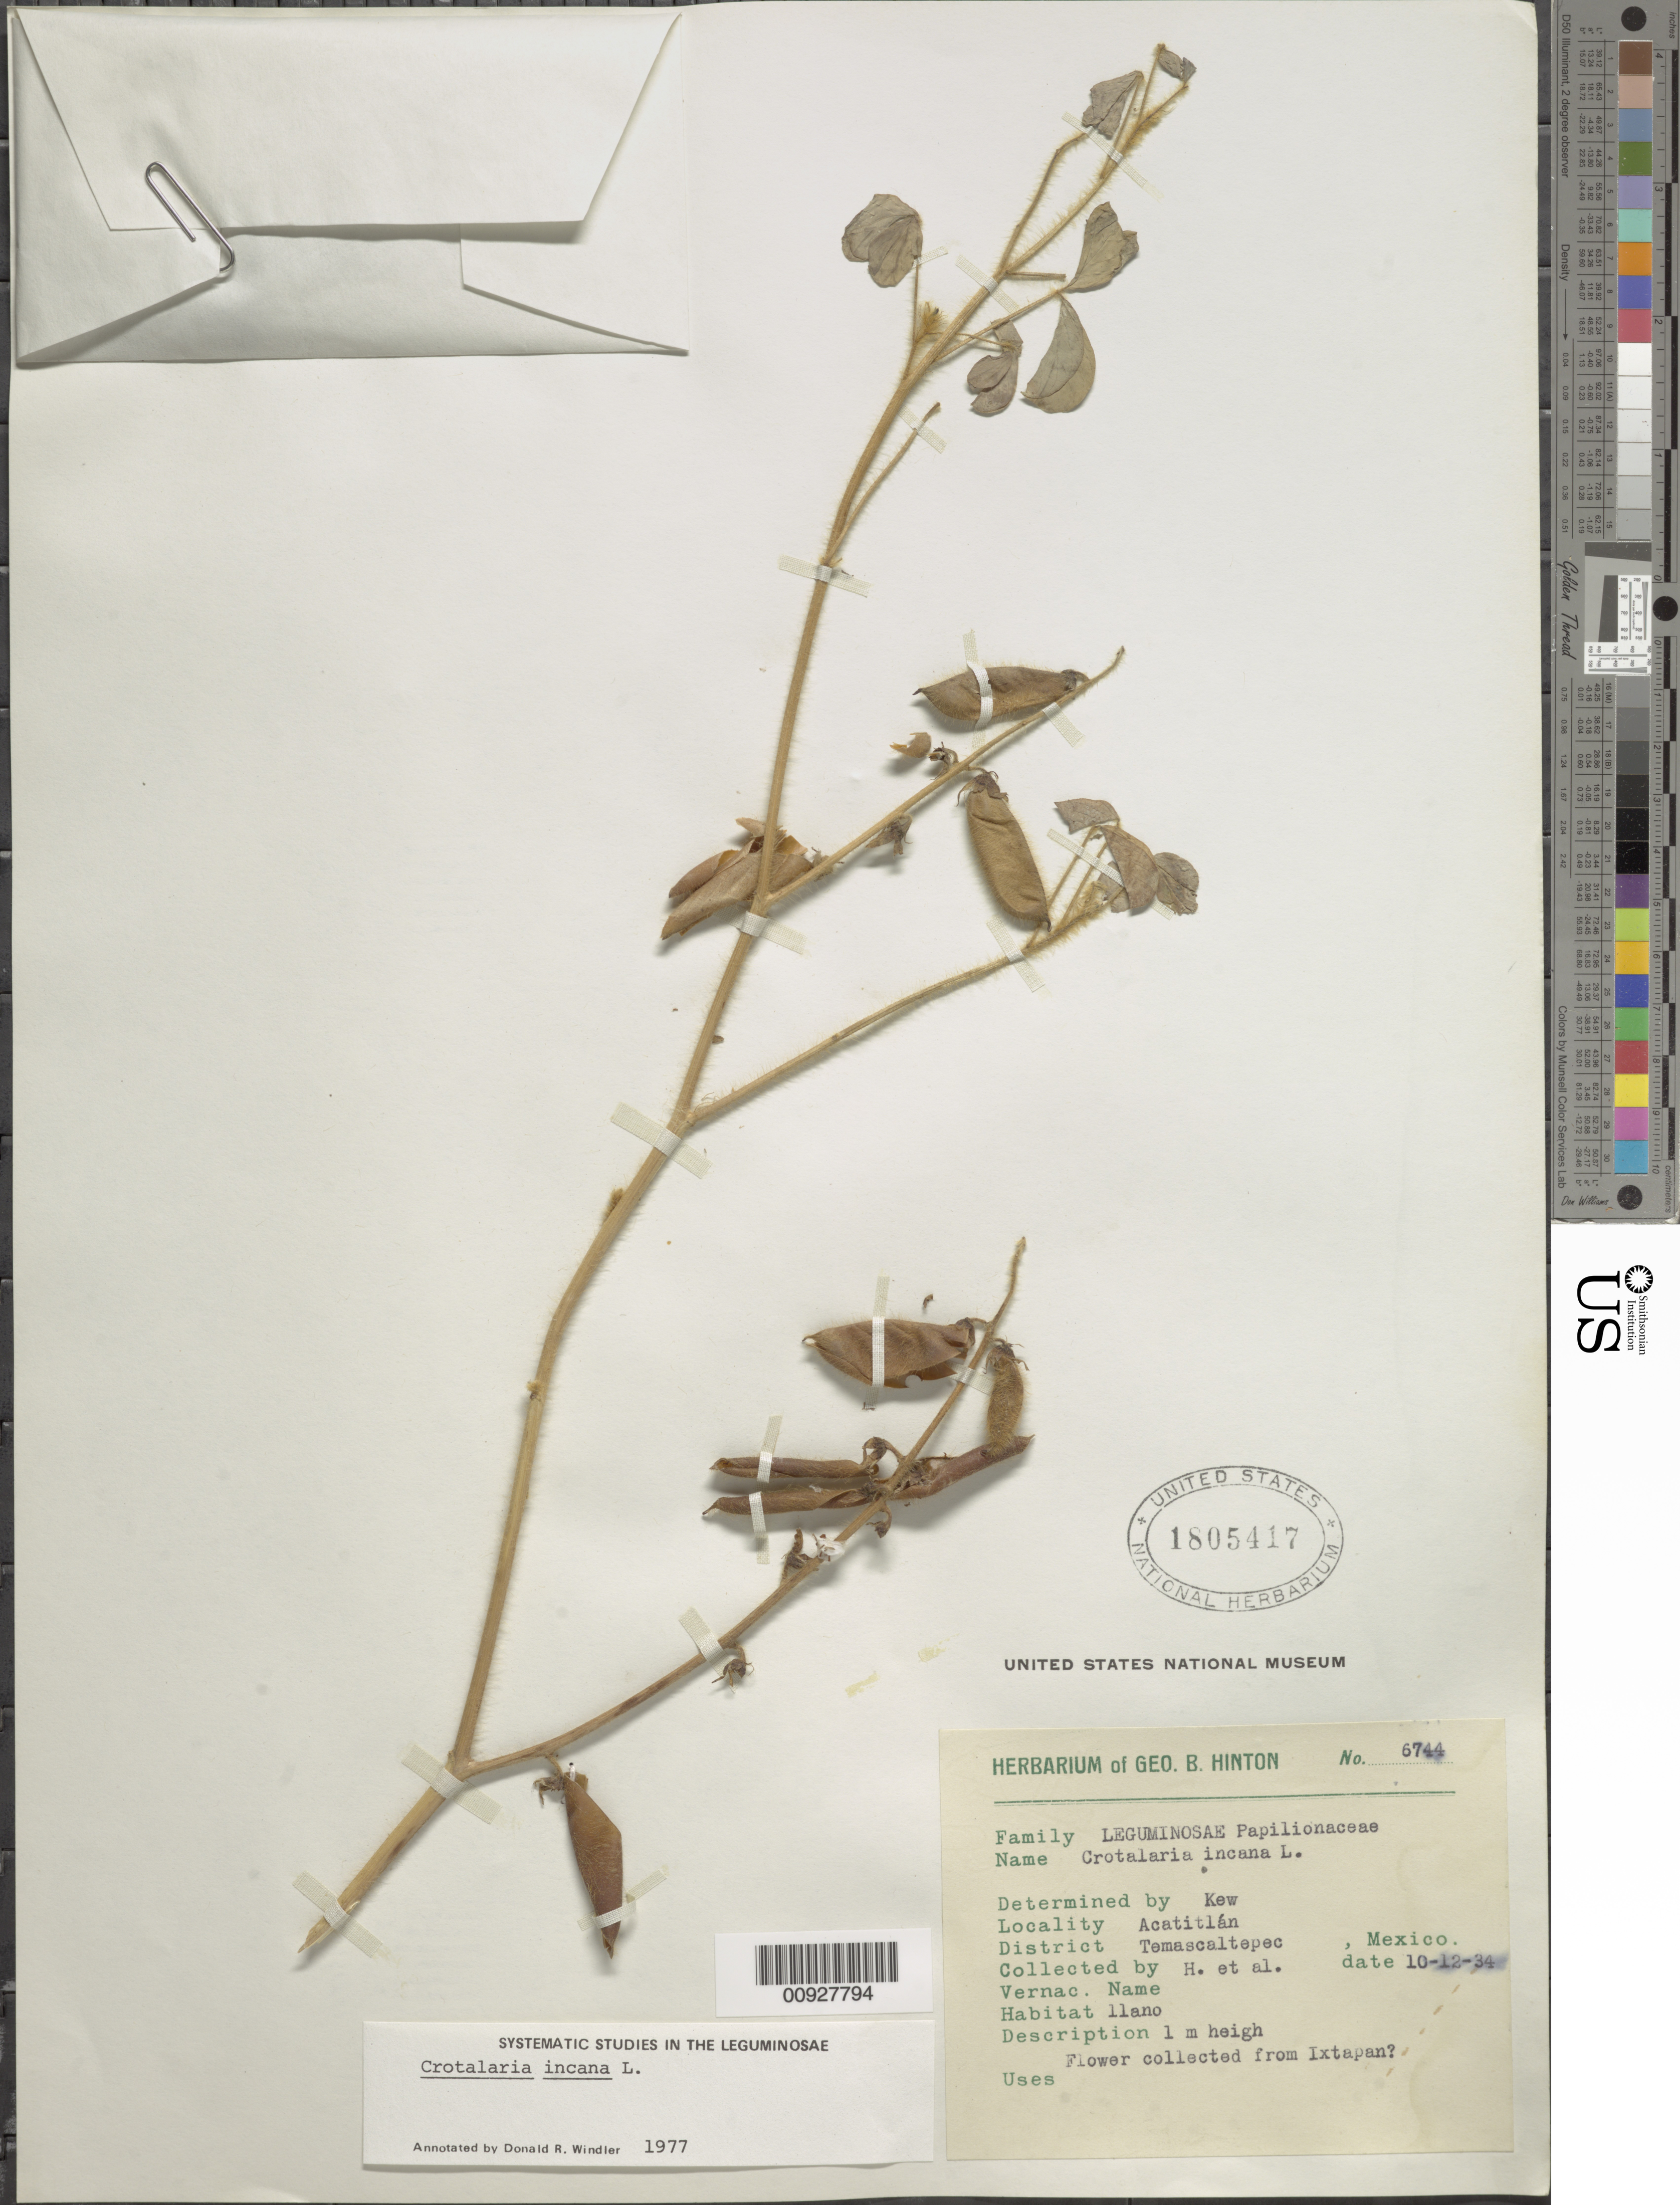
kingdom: Plantae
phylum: Tracheophyta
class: Magnoliopsida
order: Fabales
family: Fabaceae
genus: Crotalaria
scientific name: Crotalaria incana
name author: L.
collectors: G. B. Hinton & et al.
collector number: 6744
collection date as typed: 12 Oct 1934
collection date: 1934-10-12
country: Mexico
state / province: México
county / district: Temascaltepec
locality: Acatitlán, District Temascaltepec, State of Mexico.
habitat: Llano.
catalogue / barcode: US 1805417